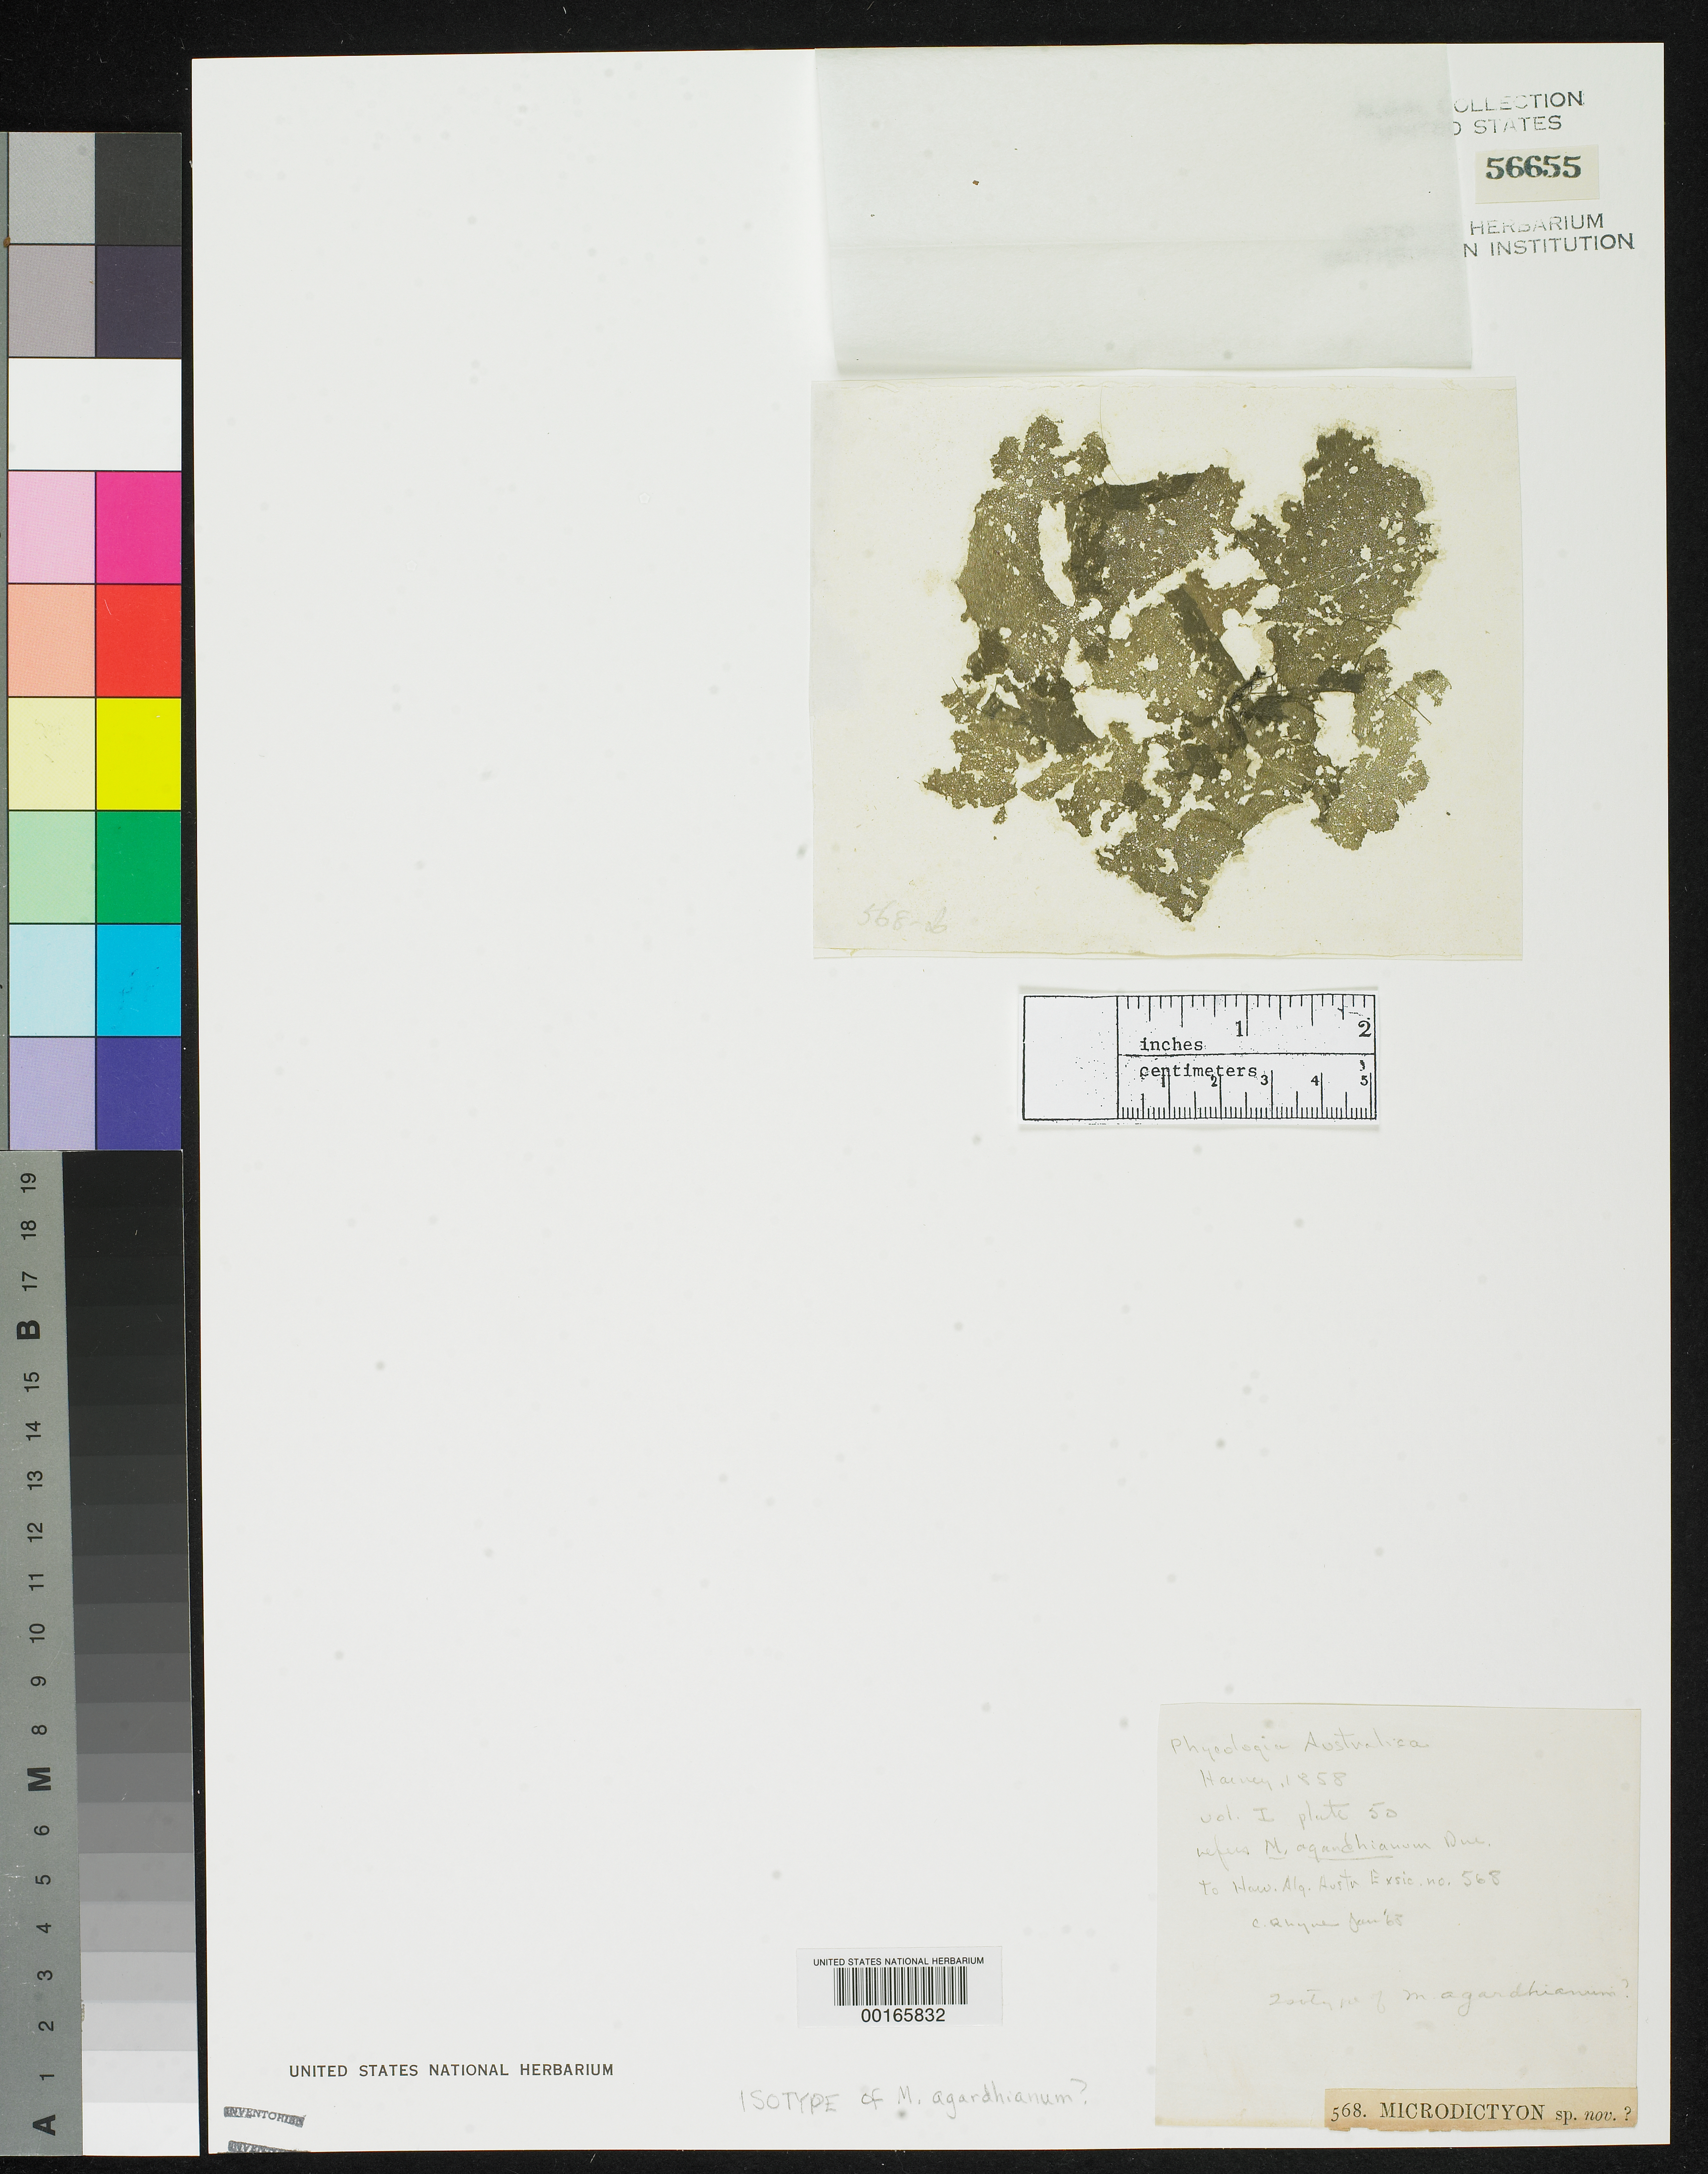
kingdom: Plantae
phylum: Chlorophyta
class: Ulvophyceae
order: Cladophorales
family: Anadyomenaceae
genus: Microdictyon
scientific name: Microdictyon agardhianum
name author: Harv.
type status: Isotype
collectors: W. Harvey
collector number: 568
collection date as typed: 1854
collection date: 1854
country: Australia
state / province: New South Wales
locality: Port Jackson and Parramatta (Parametta) River.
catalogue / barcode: US 56655